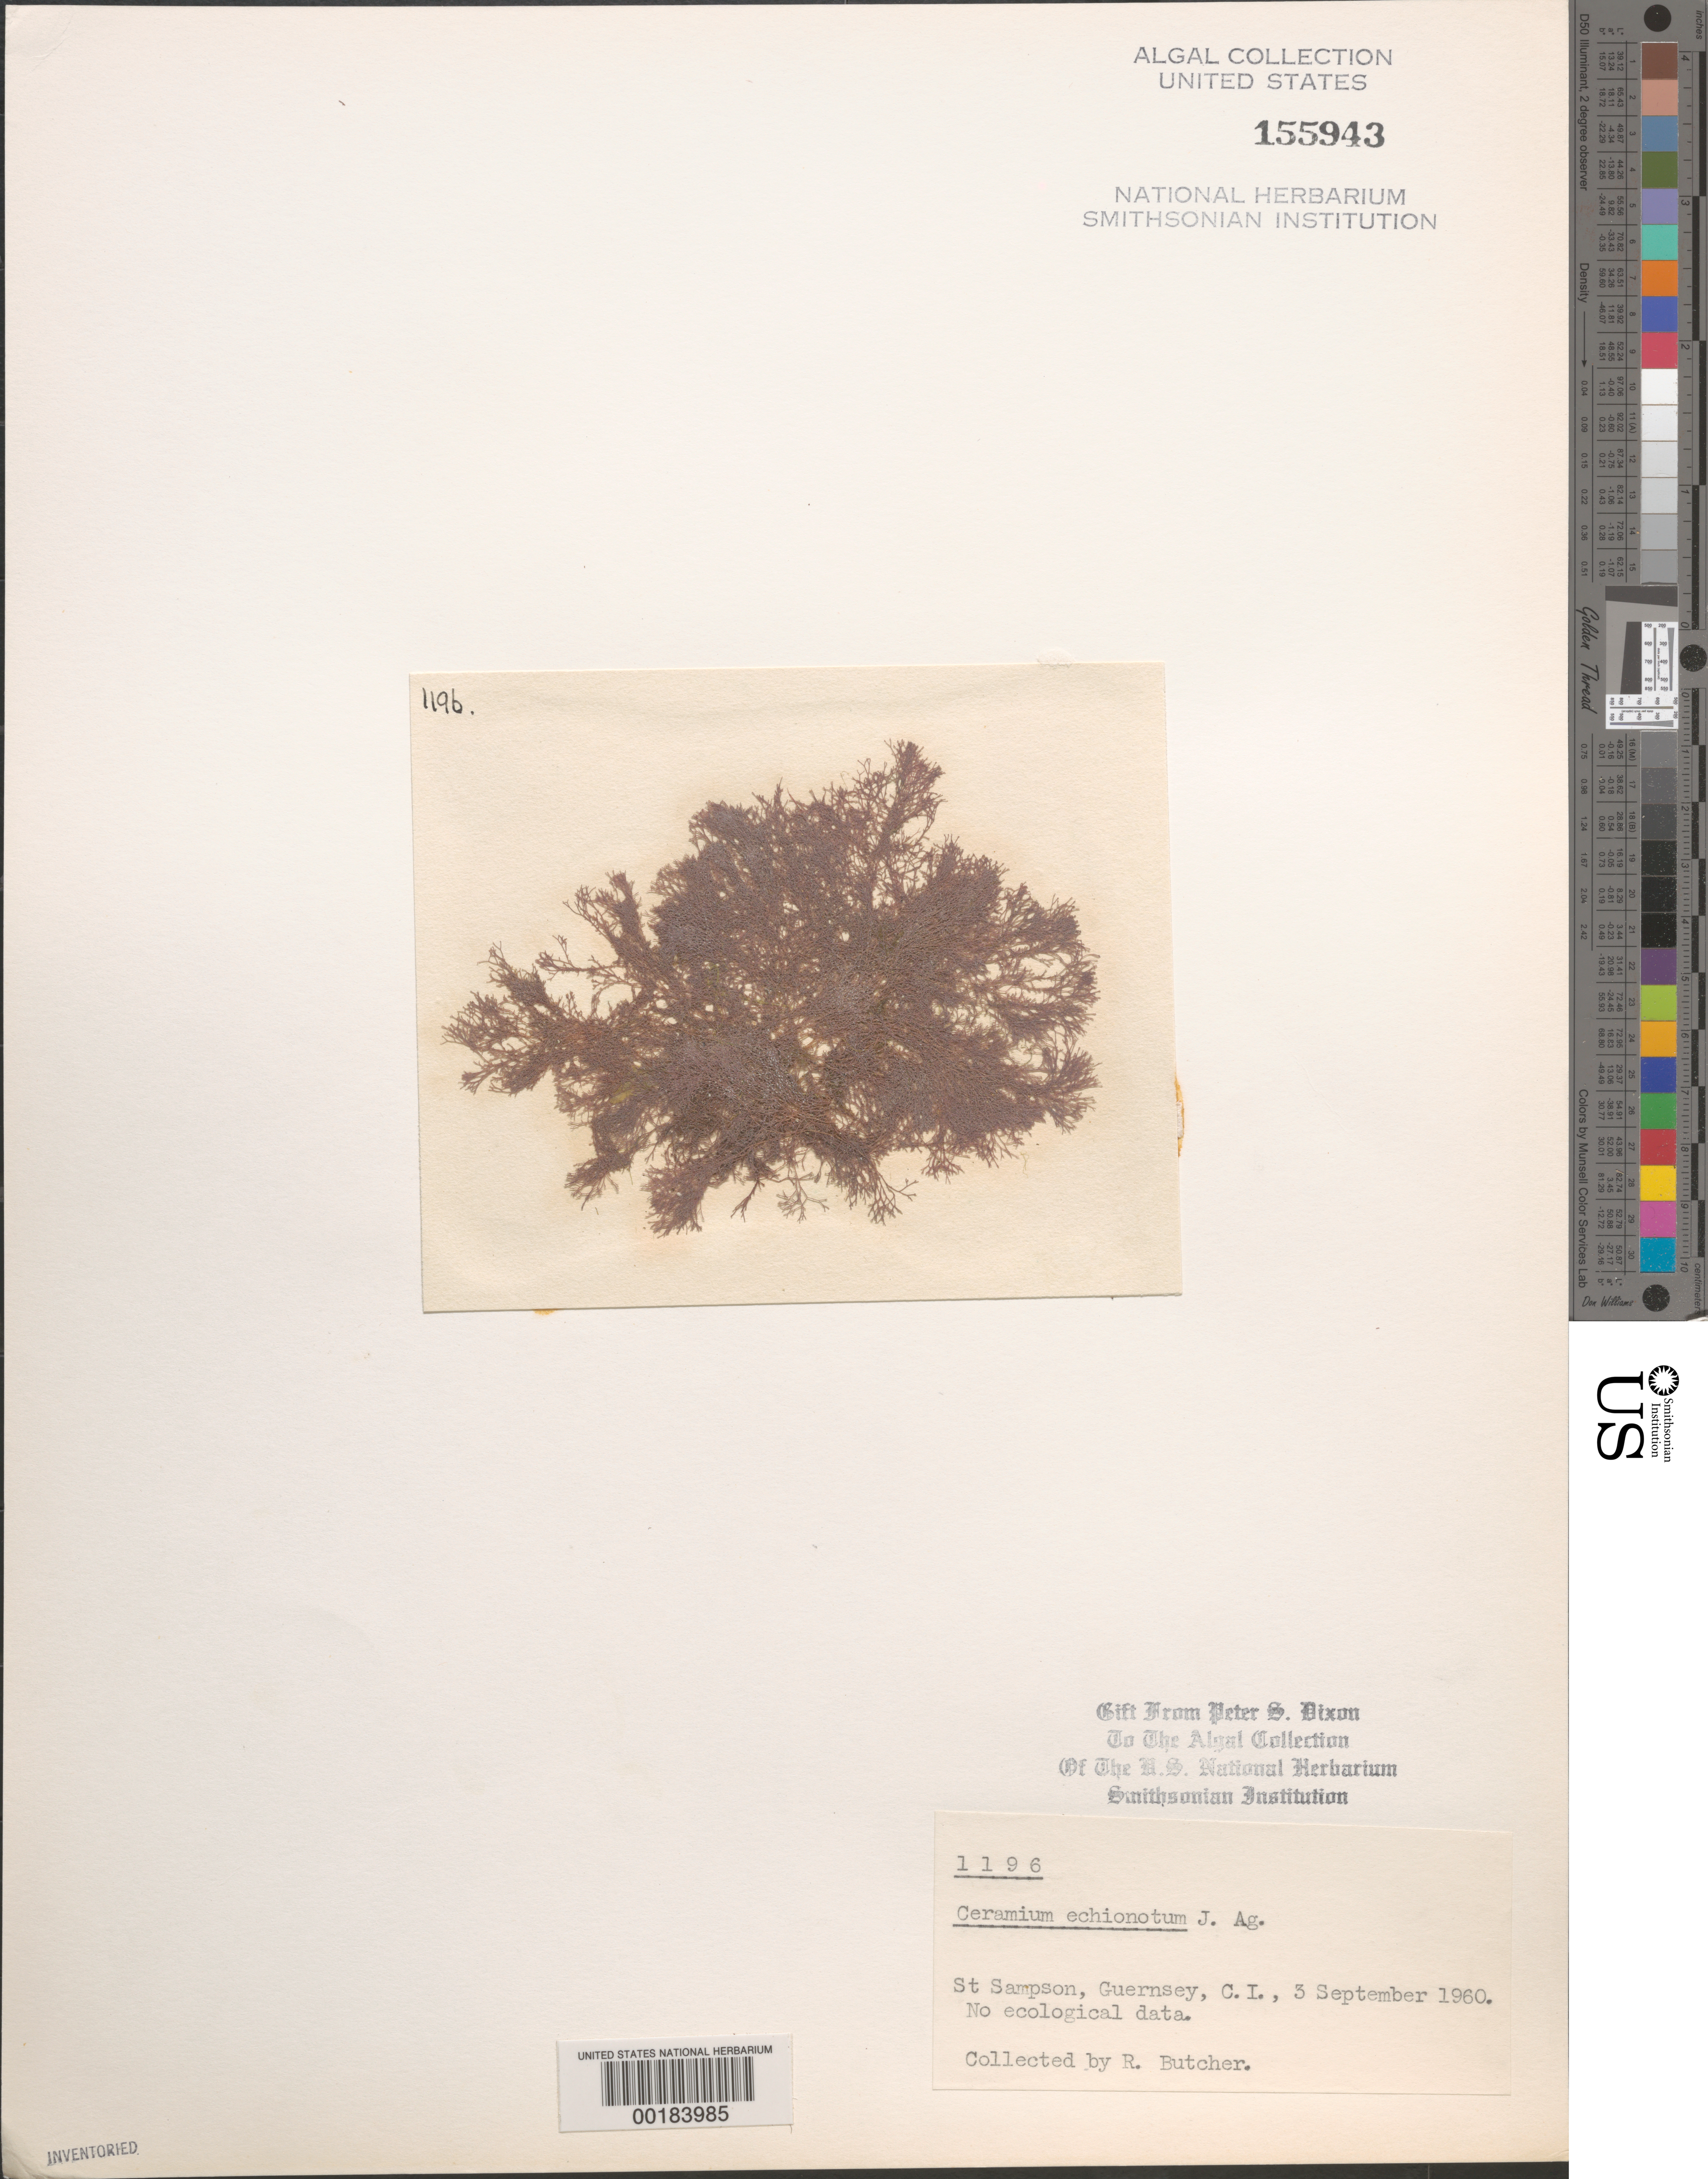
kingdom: Plantae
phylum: Rhodophyta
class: Florideophyceae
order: Ceramiales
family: Ceramiaceae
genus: Ceramium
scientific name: Ceramium echionotum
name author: J. Agardh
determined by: Dixon, P. S.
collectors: R. Butcher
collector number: PSD 1196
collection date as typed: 03 Sep 1960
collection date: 1960-09-03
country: United Kingdom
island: Guernsey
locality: Saint Sampson. Bailiwick of Guernsey.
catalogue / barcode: US 155943